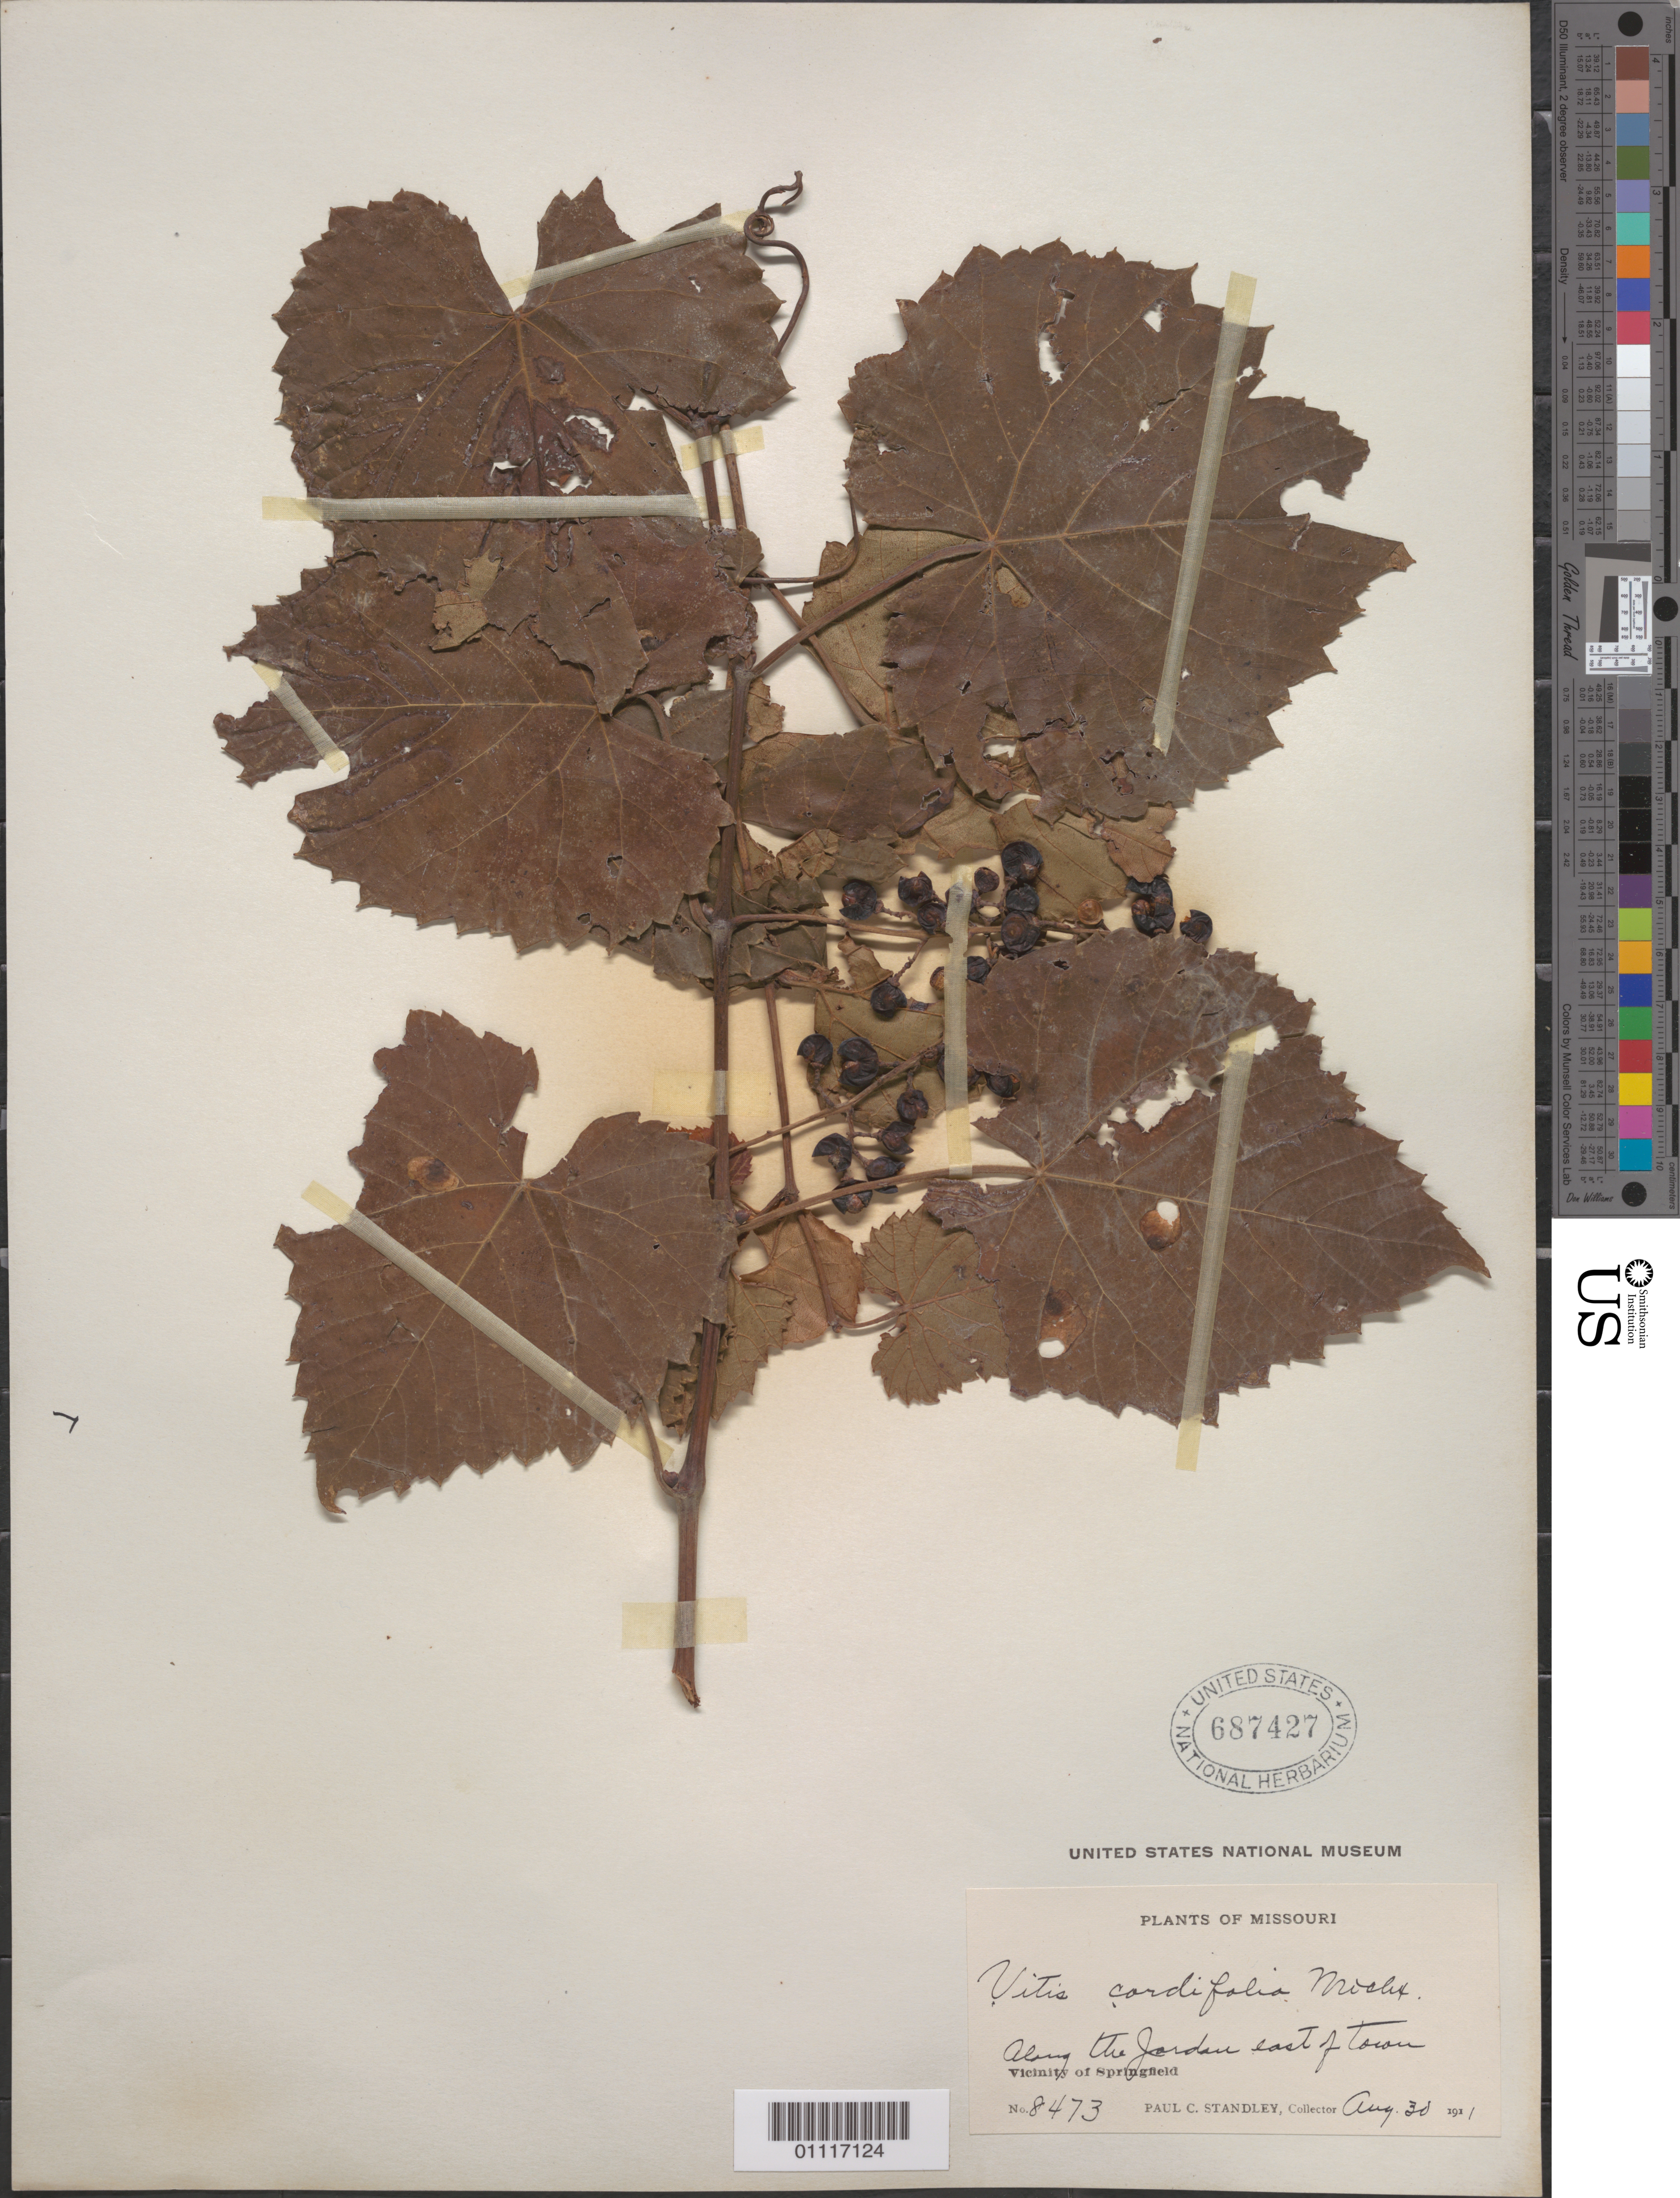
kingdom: Plantae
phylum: Tracheophyta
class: Magnoliopsida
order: Vitales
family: Vitaceae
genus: Vitis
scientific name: Vitis cordifolia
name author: Michx.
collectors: P. C. Standley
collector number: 8473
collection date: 1921-08-30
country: United States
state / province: Missouri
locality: Along the Jordan east of Tocon, vicinity of Springfield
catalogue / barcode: US 687427